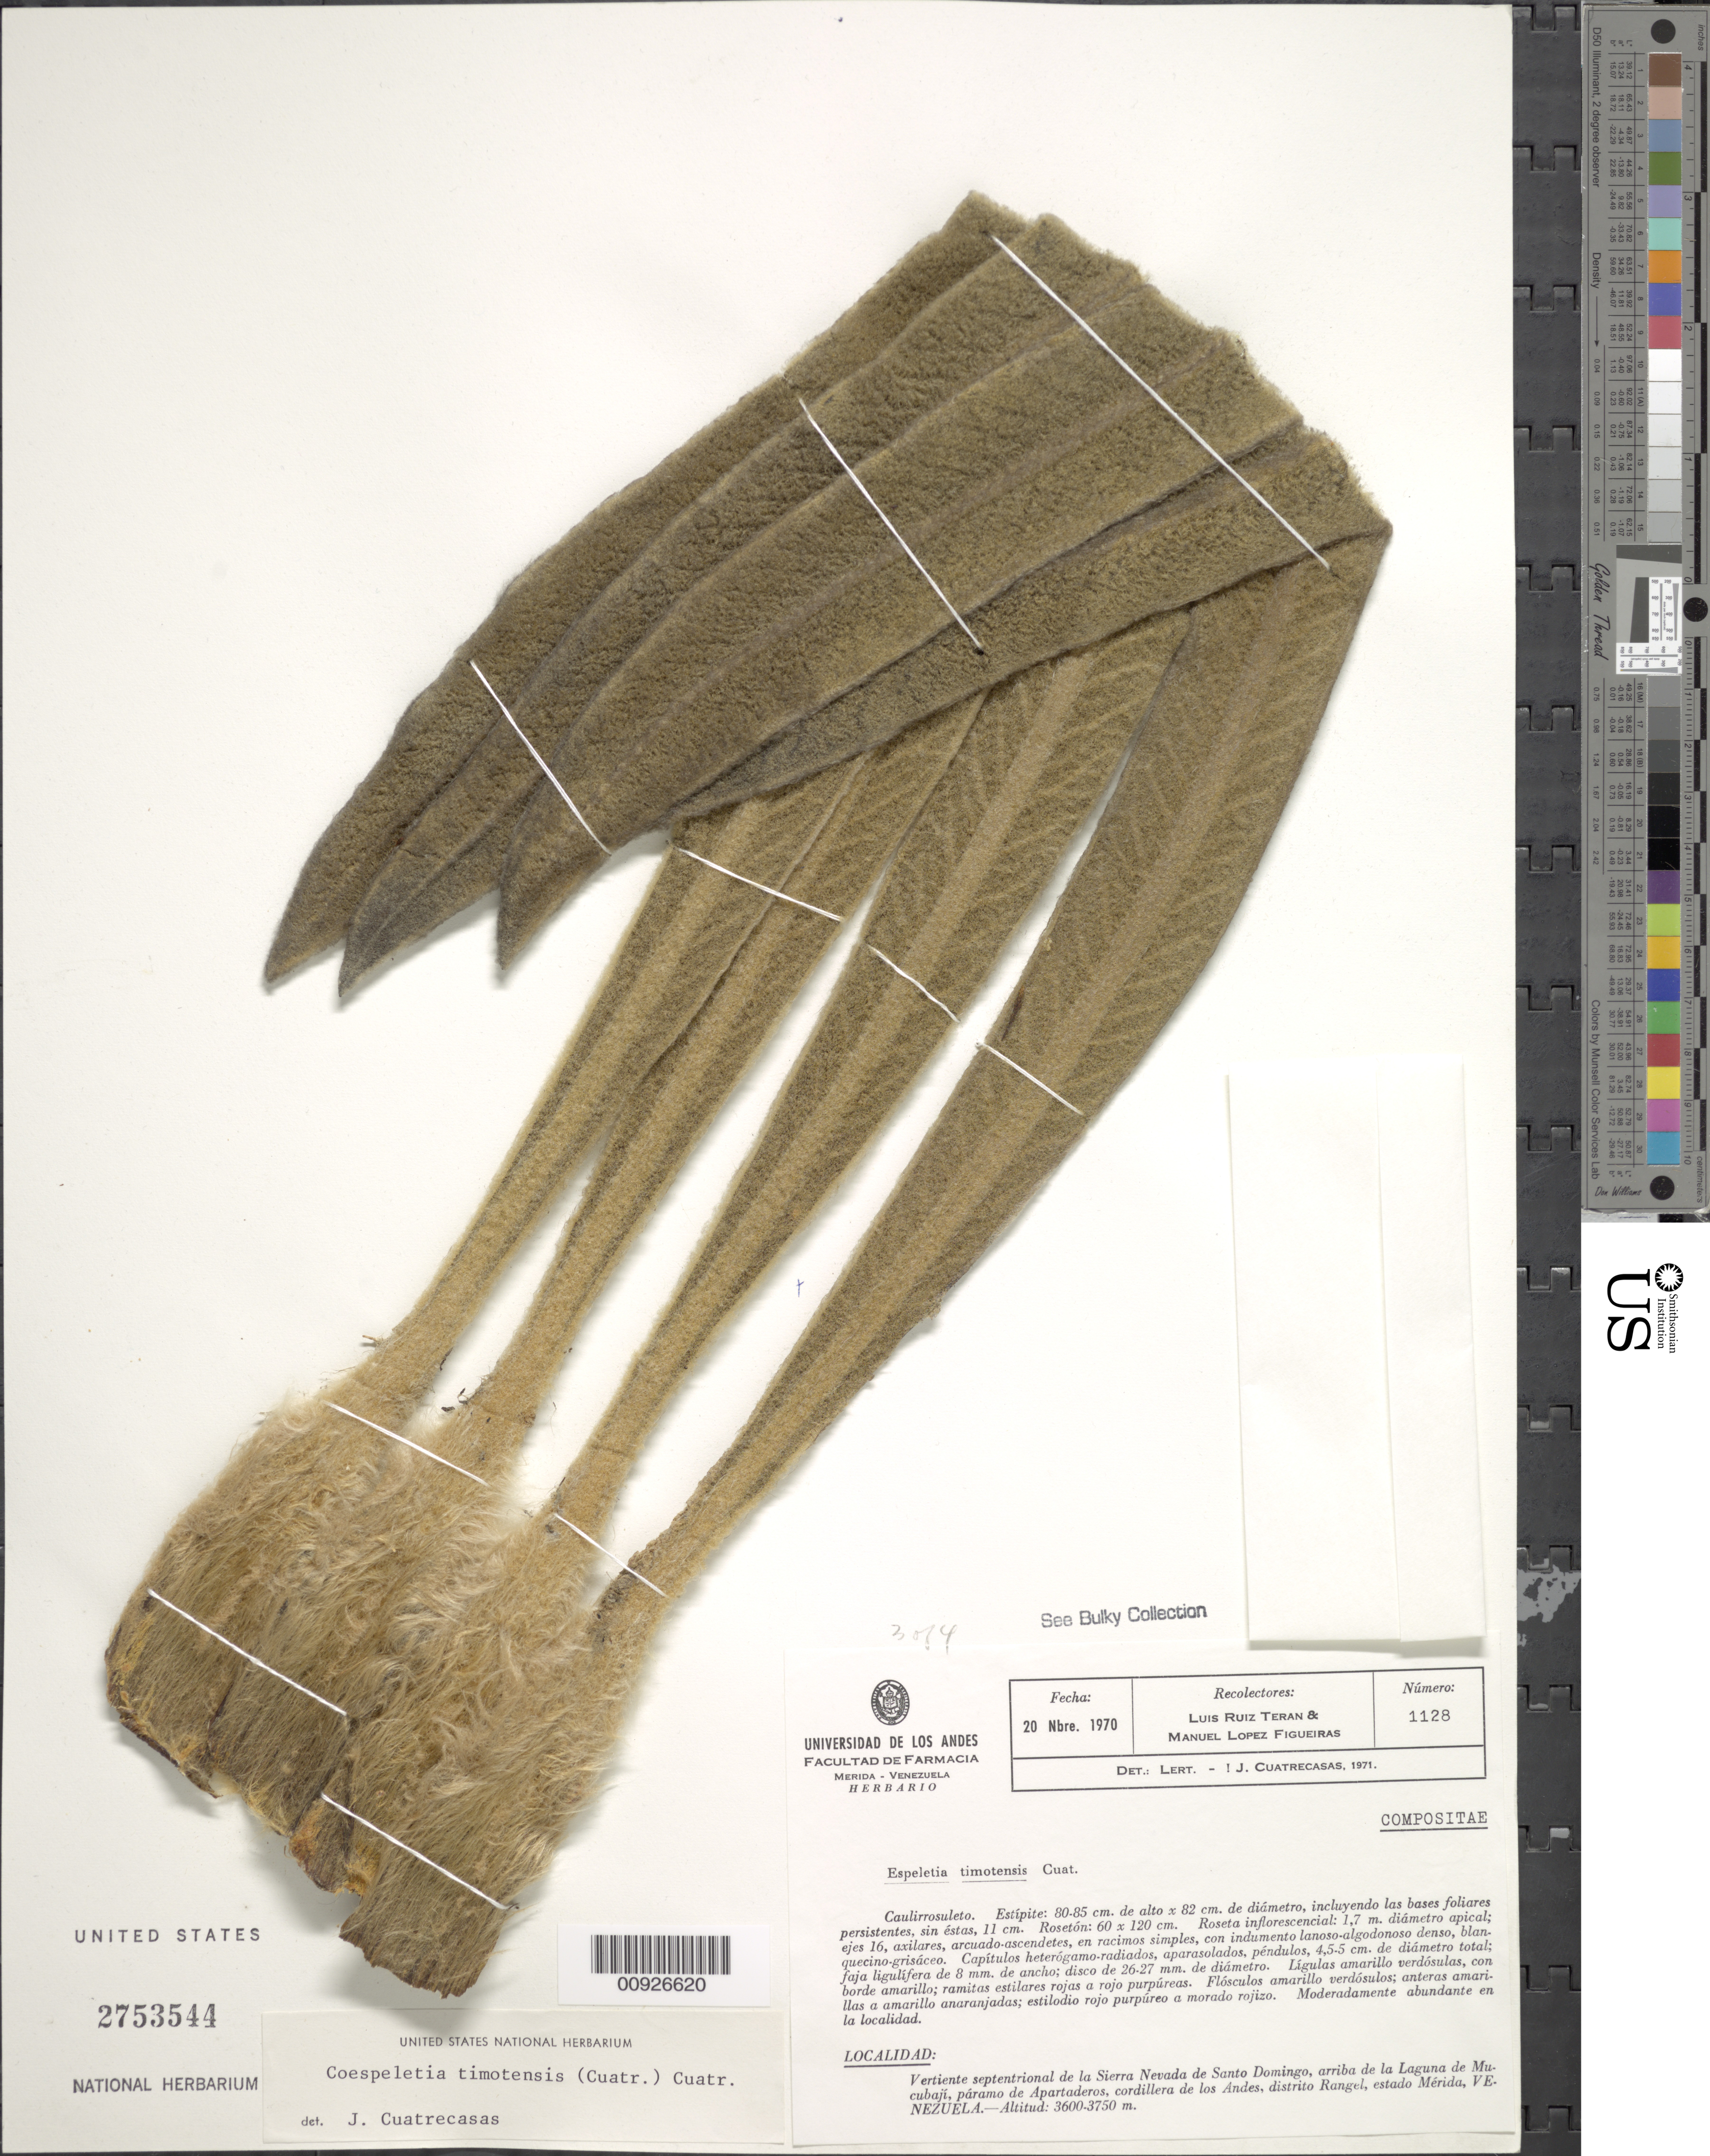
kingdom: Plantae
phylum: Tracheophyta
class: Magnoliopsida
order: Asterales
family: Asteraceae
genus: Coespeletia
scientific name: Coespeletia timotensis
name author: (Cuatrec.) Cuatrec.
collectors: L. E. Ruíz-Terán & M. López Figueiras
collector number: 1128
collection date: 1970-11-20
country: Venezuela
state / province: Mérida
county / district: Rangel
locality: P. de Apartaderos. Vertiente septentrional de la Sierra Nevada de Santo Domingo, arriba de la Laguna de Mucubají, cordillera de los Andes.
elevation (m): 3600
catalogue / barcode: US 2753544